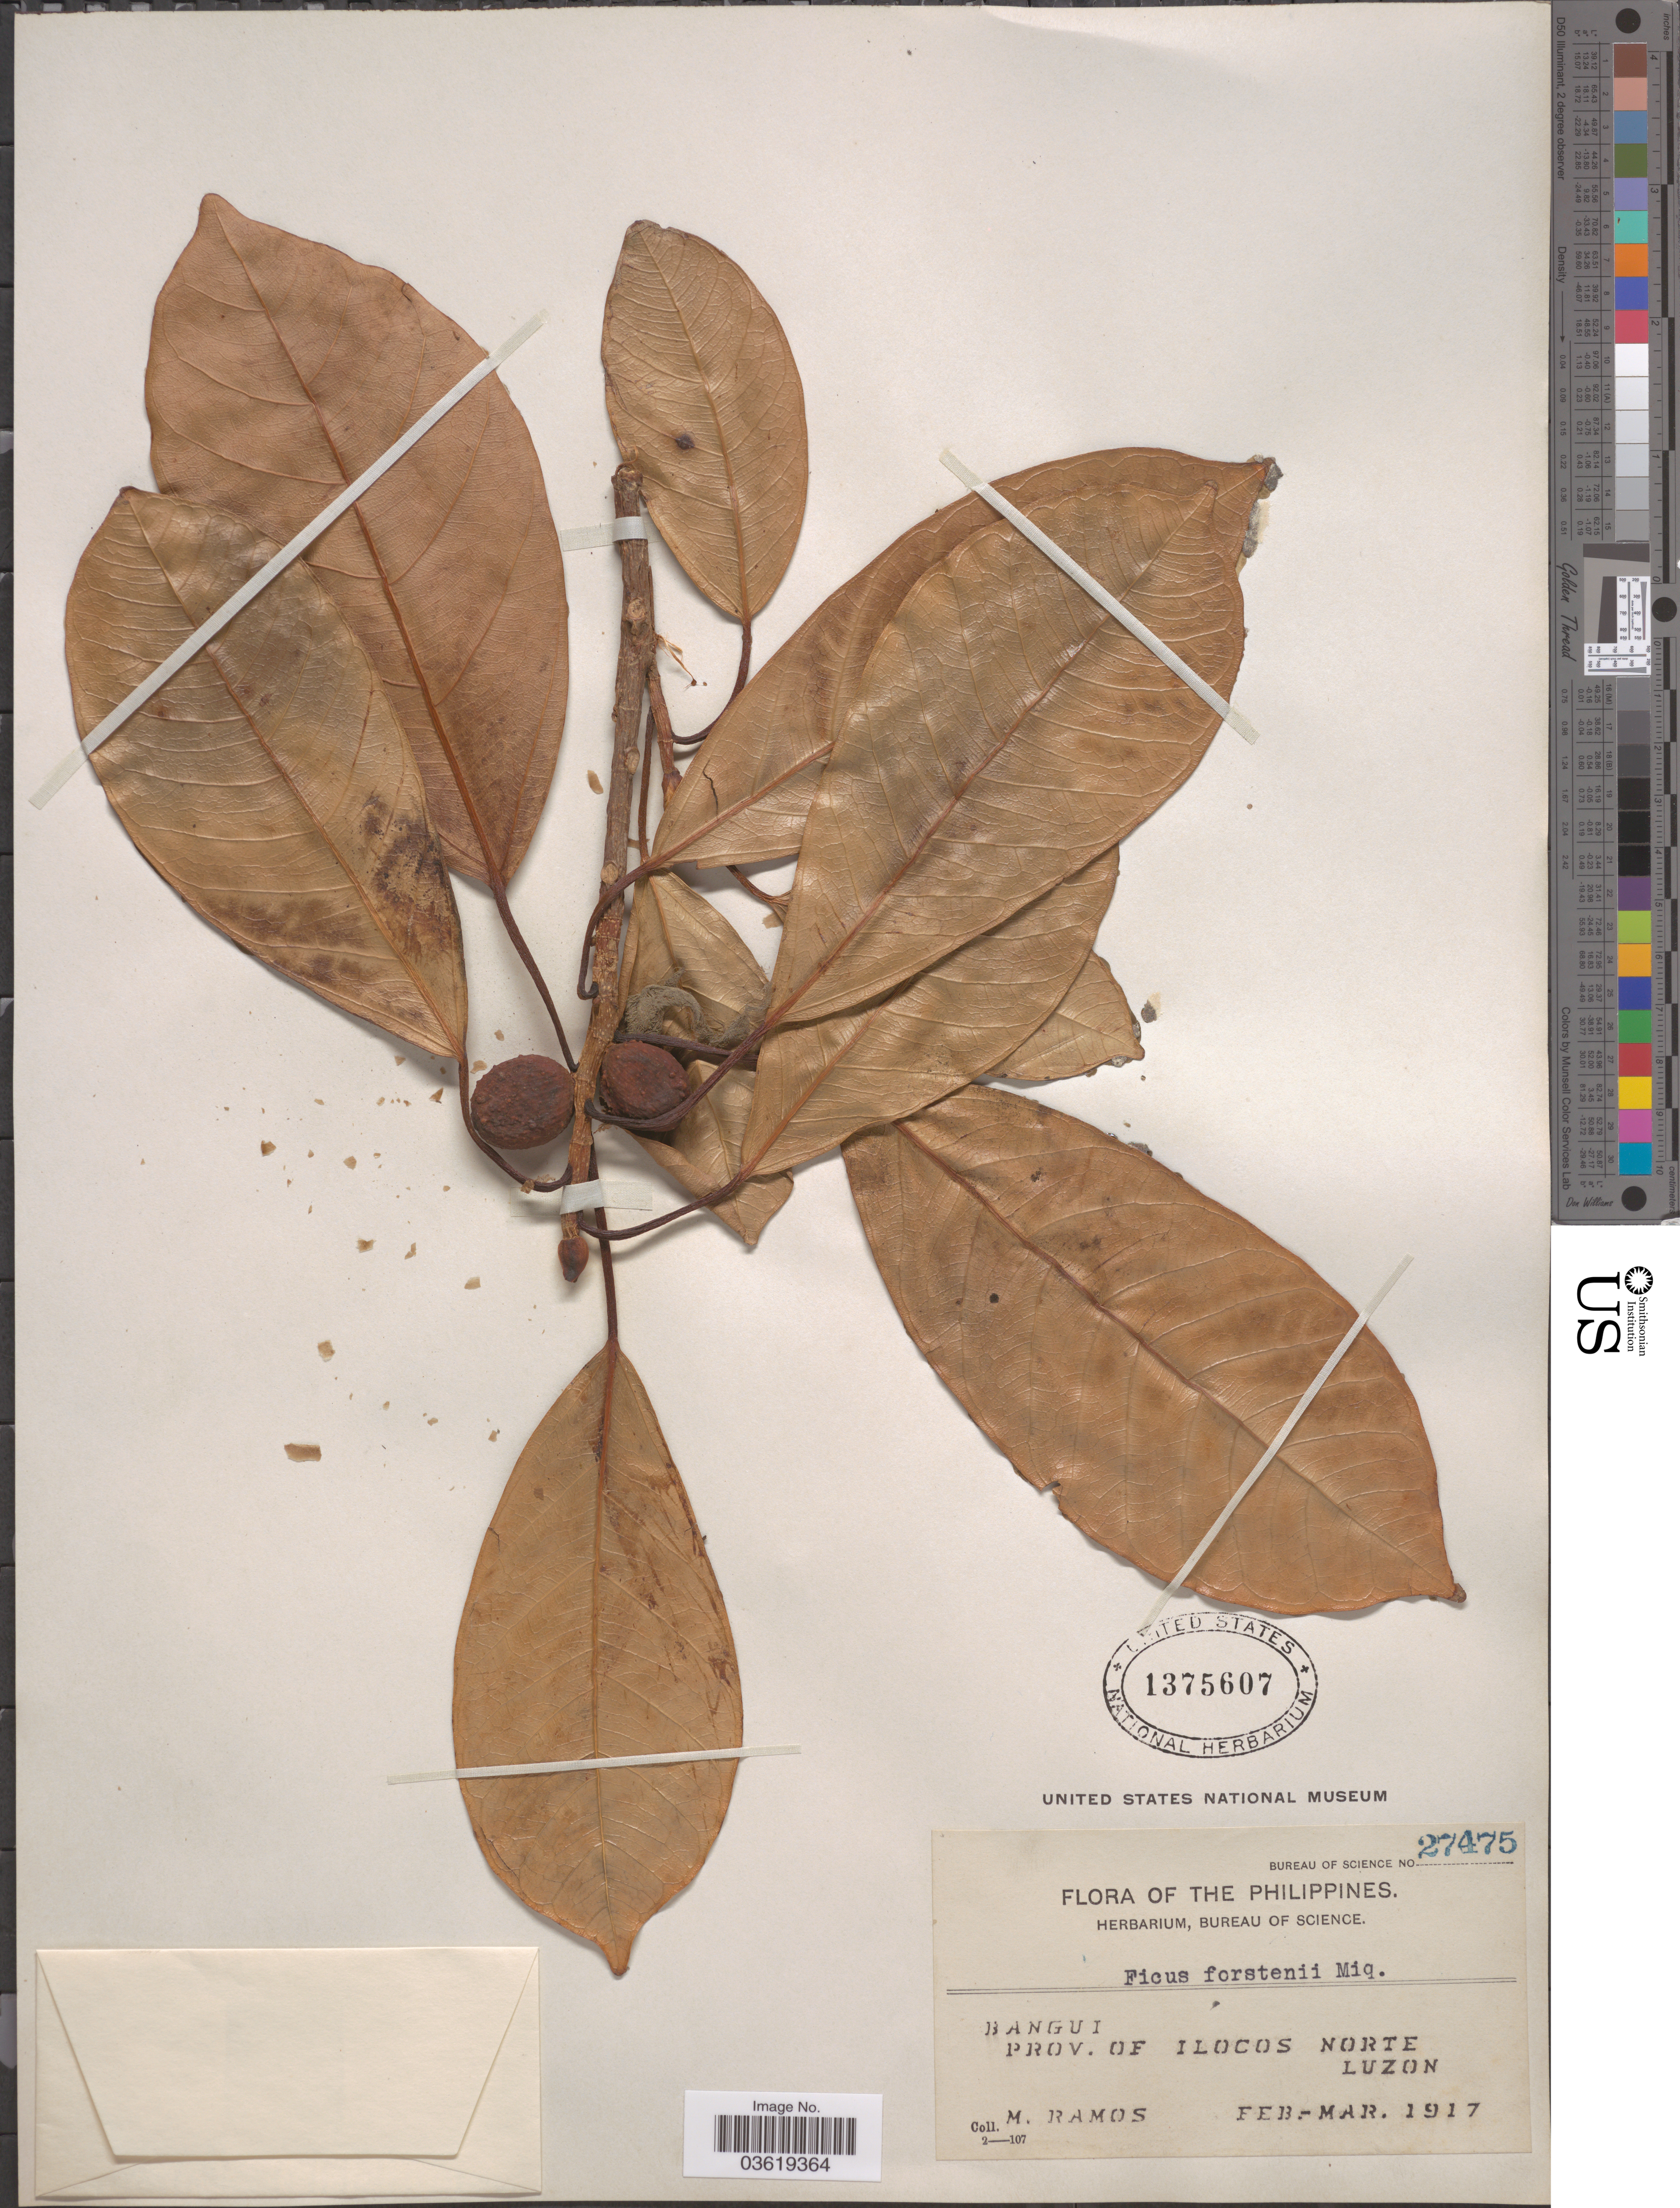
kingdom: Plantae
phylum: Tracheophyta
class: Magnoliopsida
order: Rosales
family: Moraceae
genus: Ficus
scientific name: Ficus payapa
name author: Blanco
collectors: M. Ramos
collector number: Bureau of Science 27475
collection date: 1917-02/1917-03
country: Philippines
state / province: Ilocos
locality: Bangui, Prov. of Ilocos Norte, Luzon.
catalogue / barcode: US 1375607